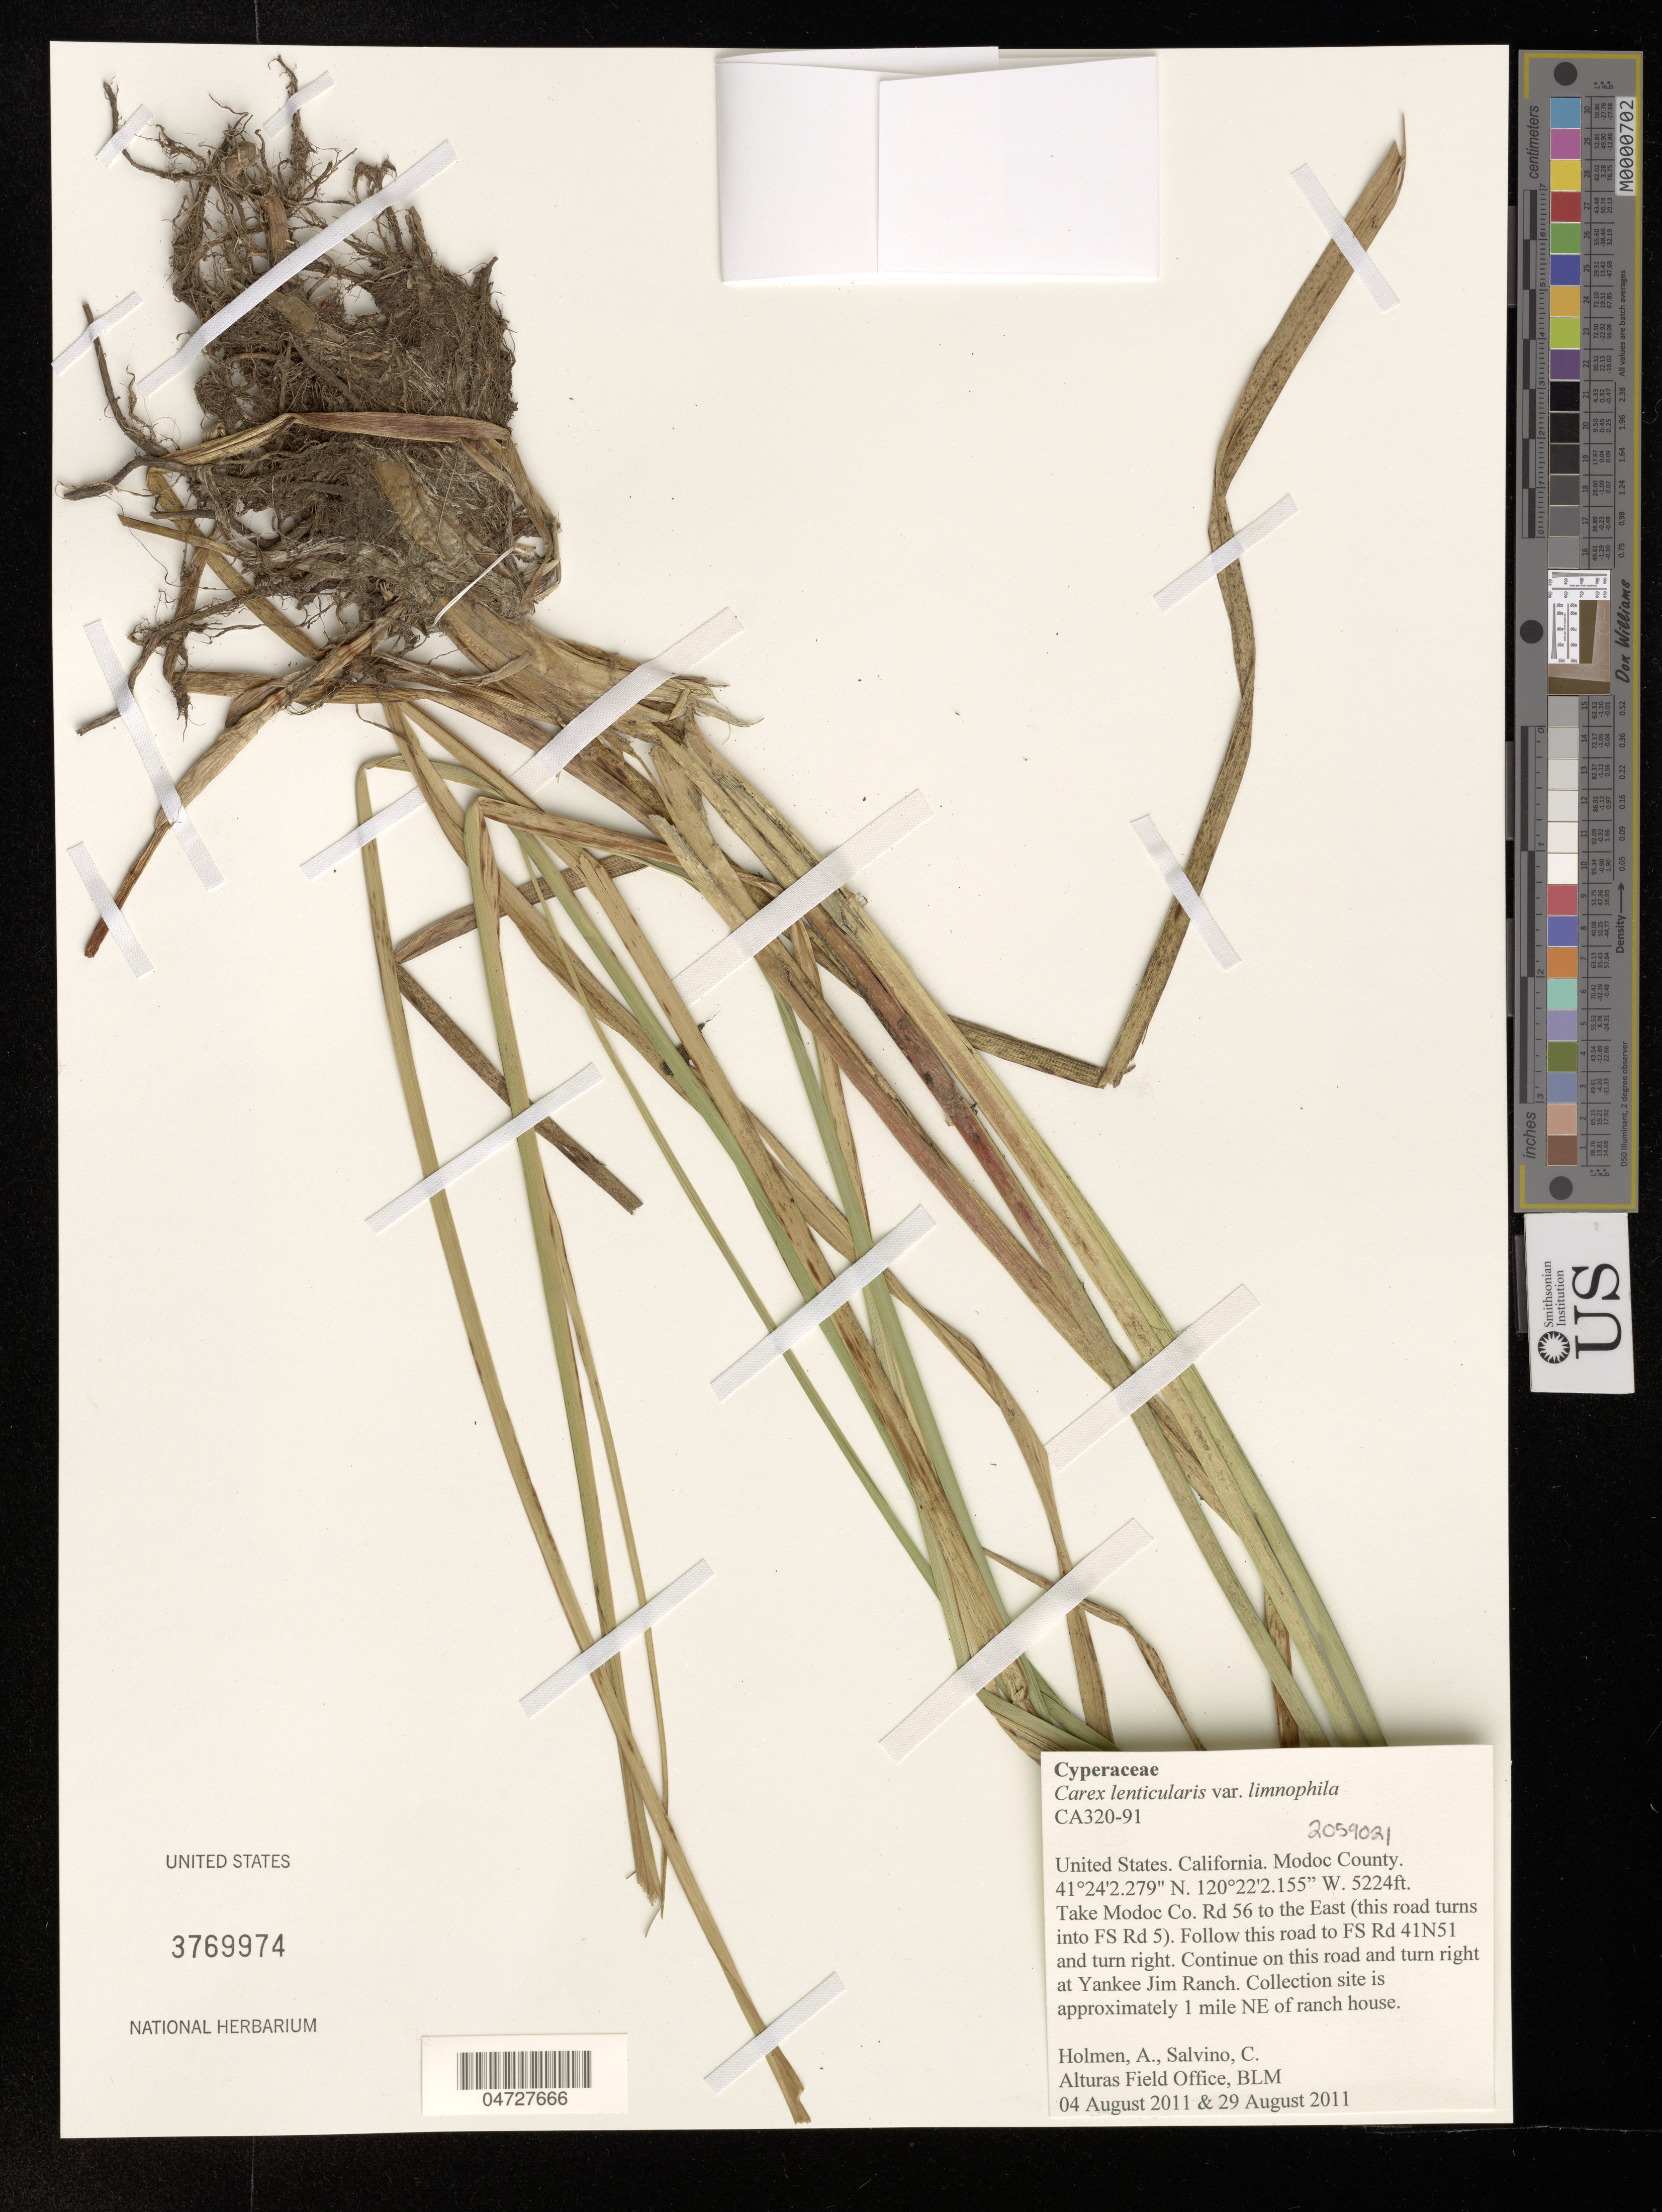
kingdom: Plantae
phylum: Tracheophyta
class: Liliopsida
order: Poales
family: Cyperaceae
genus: Carex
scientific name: Carex lenticularis var. limnophila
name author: (Holm) Cronq.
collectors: A. Holmen & C. Salvino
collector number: CA320-91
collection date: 2011-08-04/2011-08-29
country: United States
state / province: California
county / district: Modoc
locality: Modoc County. Take Modoc Co. Rd 56 to the East (this road turns into FS Rd 5). Follow this road to FS Rd 41N51 and turn right. Continue on this road and turn right at Yankee Jim Ranch. Collection site is approximately 1 mile NE of ranch house.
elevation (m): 1592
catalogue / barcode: US 3769974